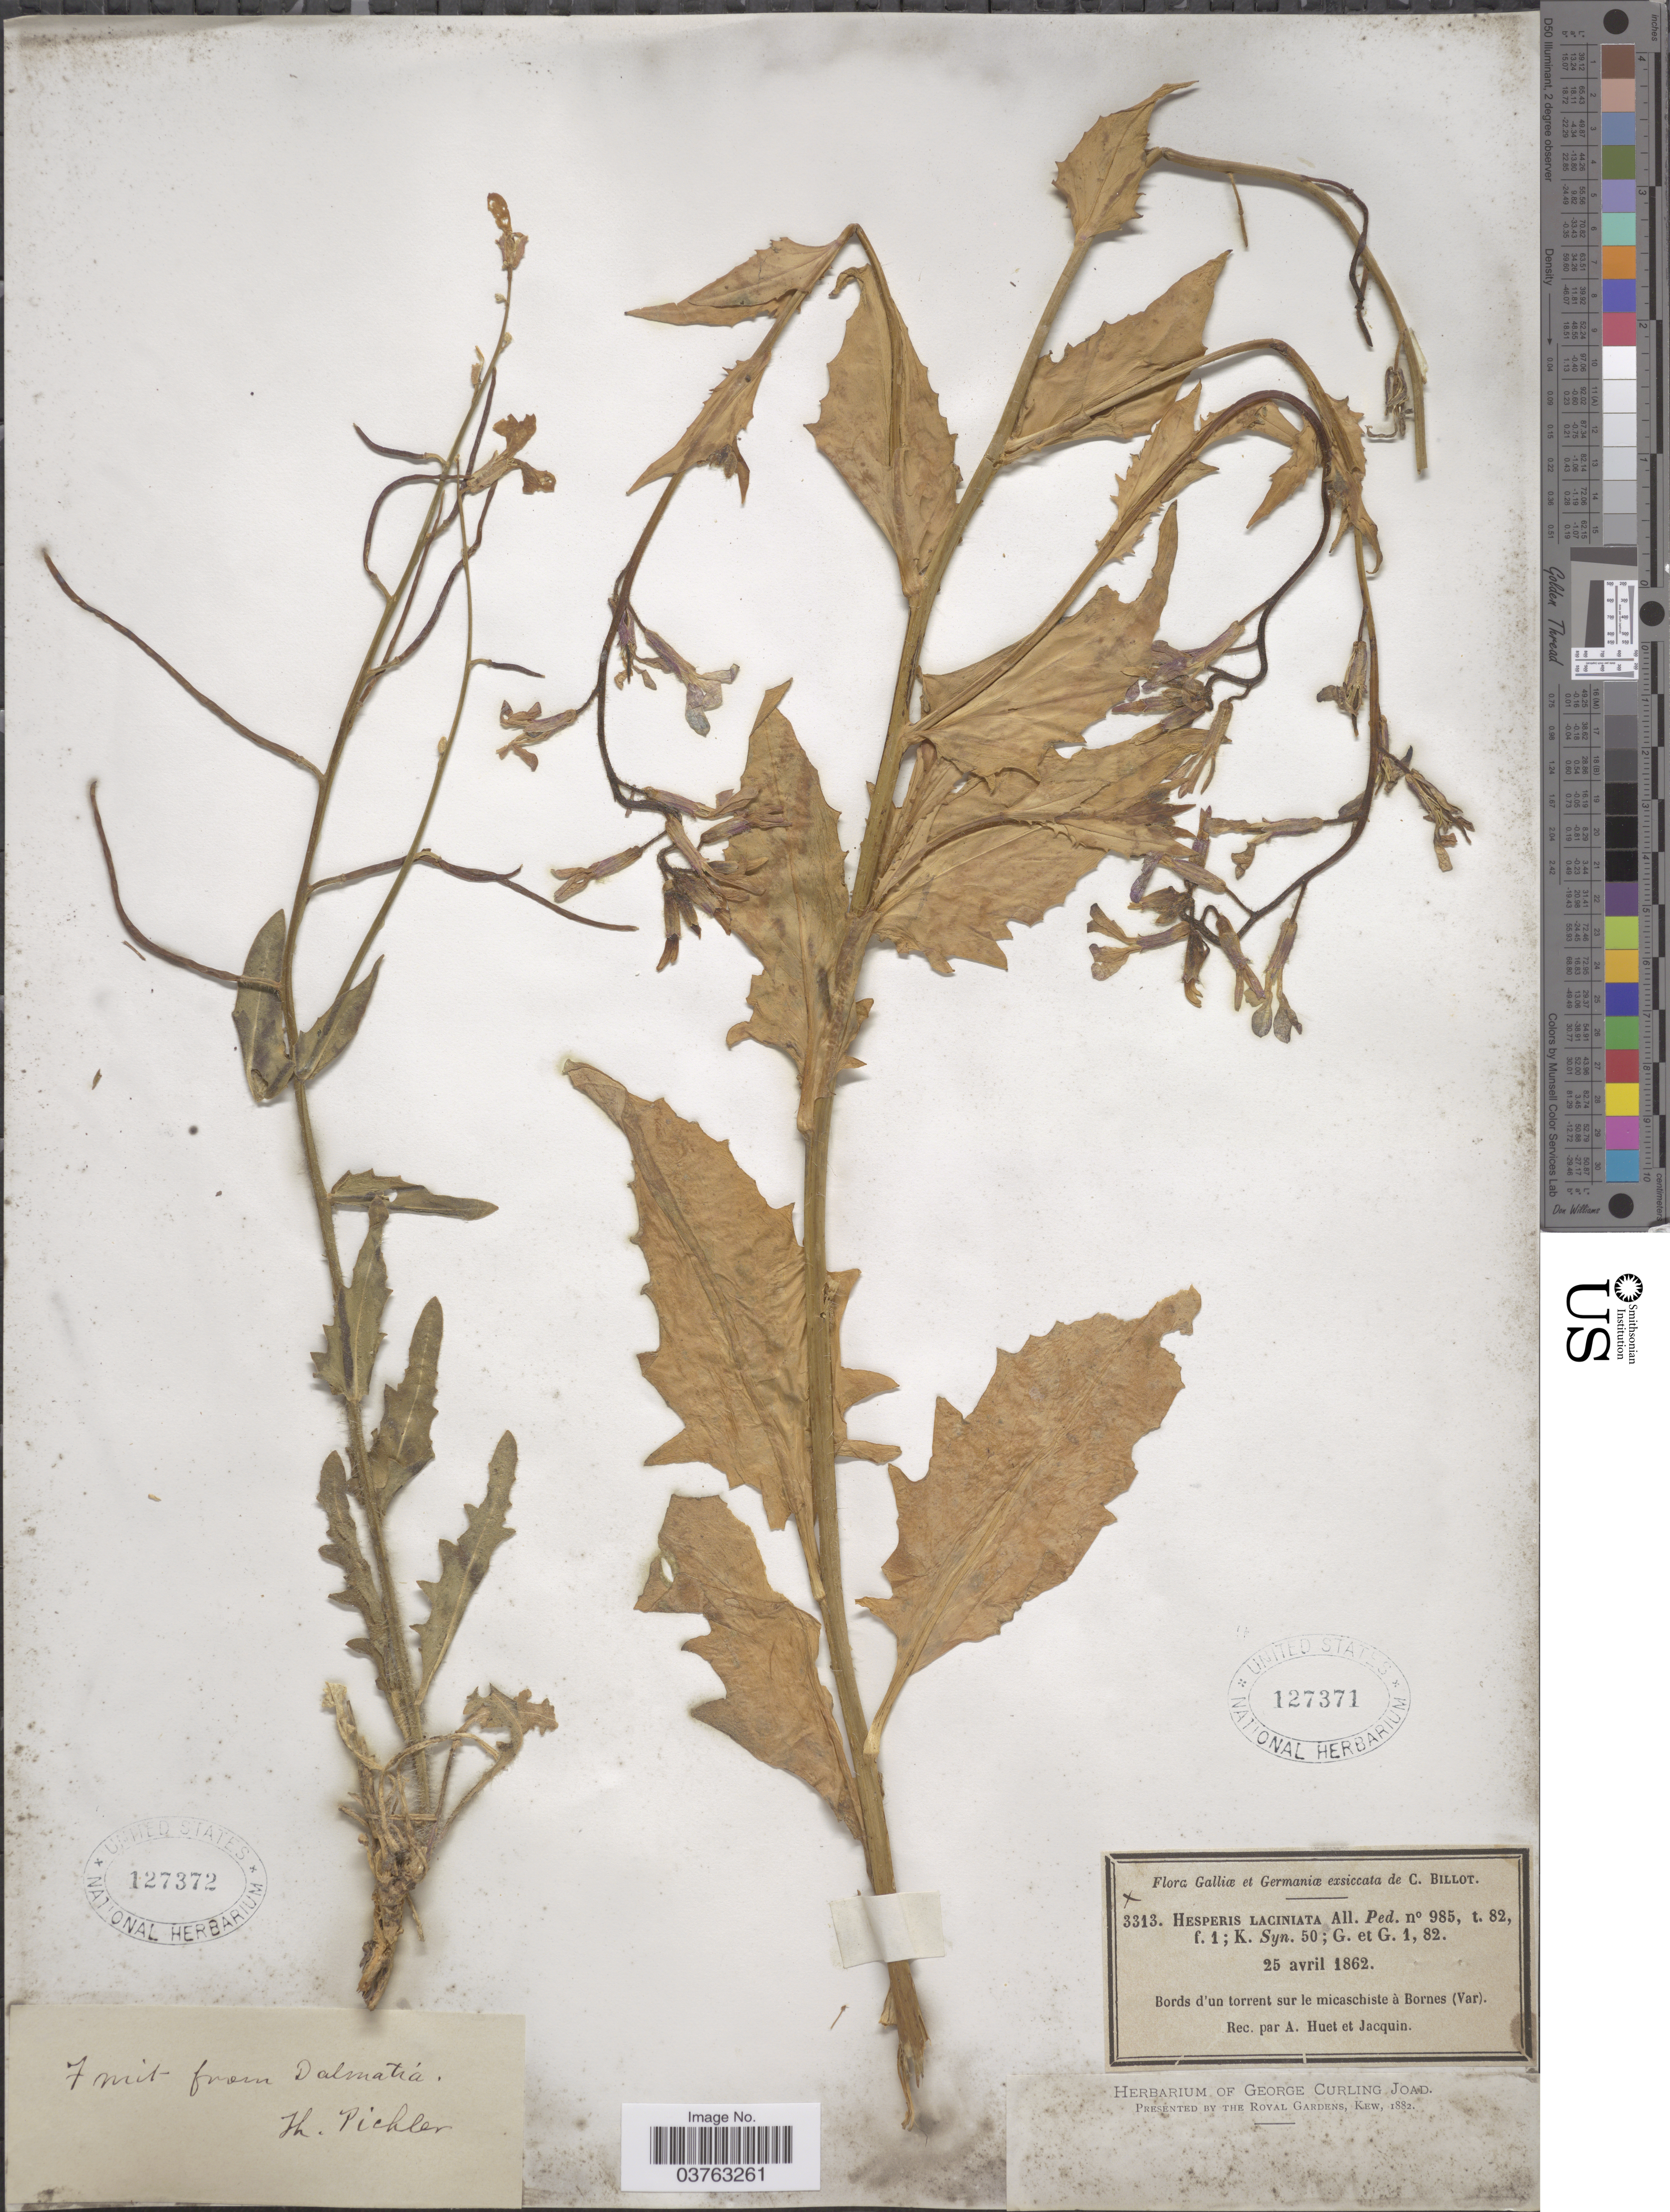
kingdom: Plantae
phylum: Tracheophyta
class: Magnoliopsida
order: Brassicales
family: Brassicaceae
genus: Hesperis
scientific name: Hesperis laciniata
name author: All.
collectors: T. Pichler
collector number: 3313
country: Croatia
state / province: Split-Dalmatia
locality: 7 mit from Dalmatia.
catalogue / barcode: US 127372